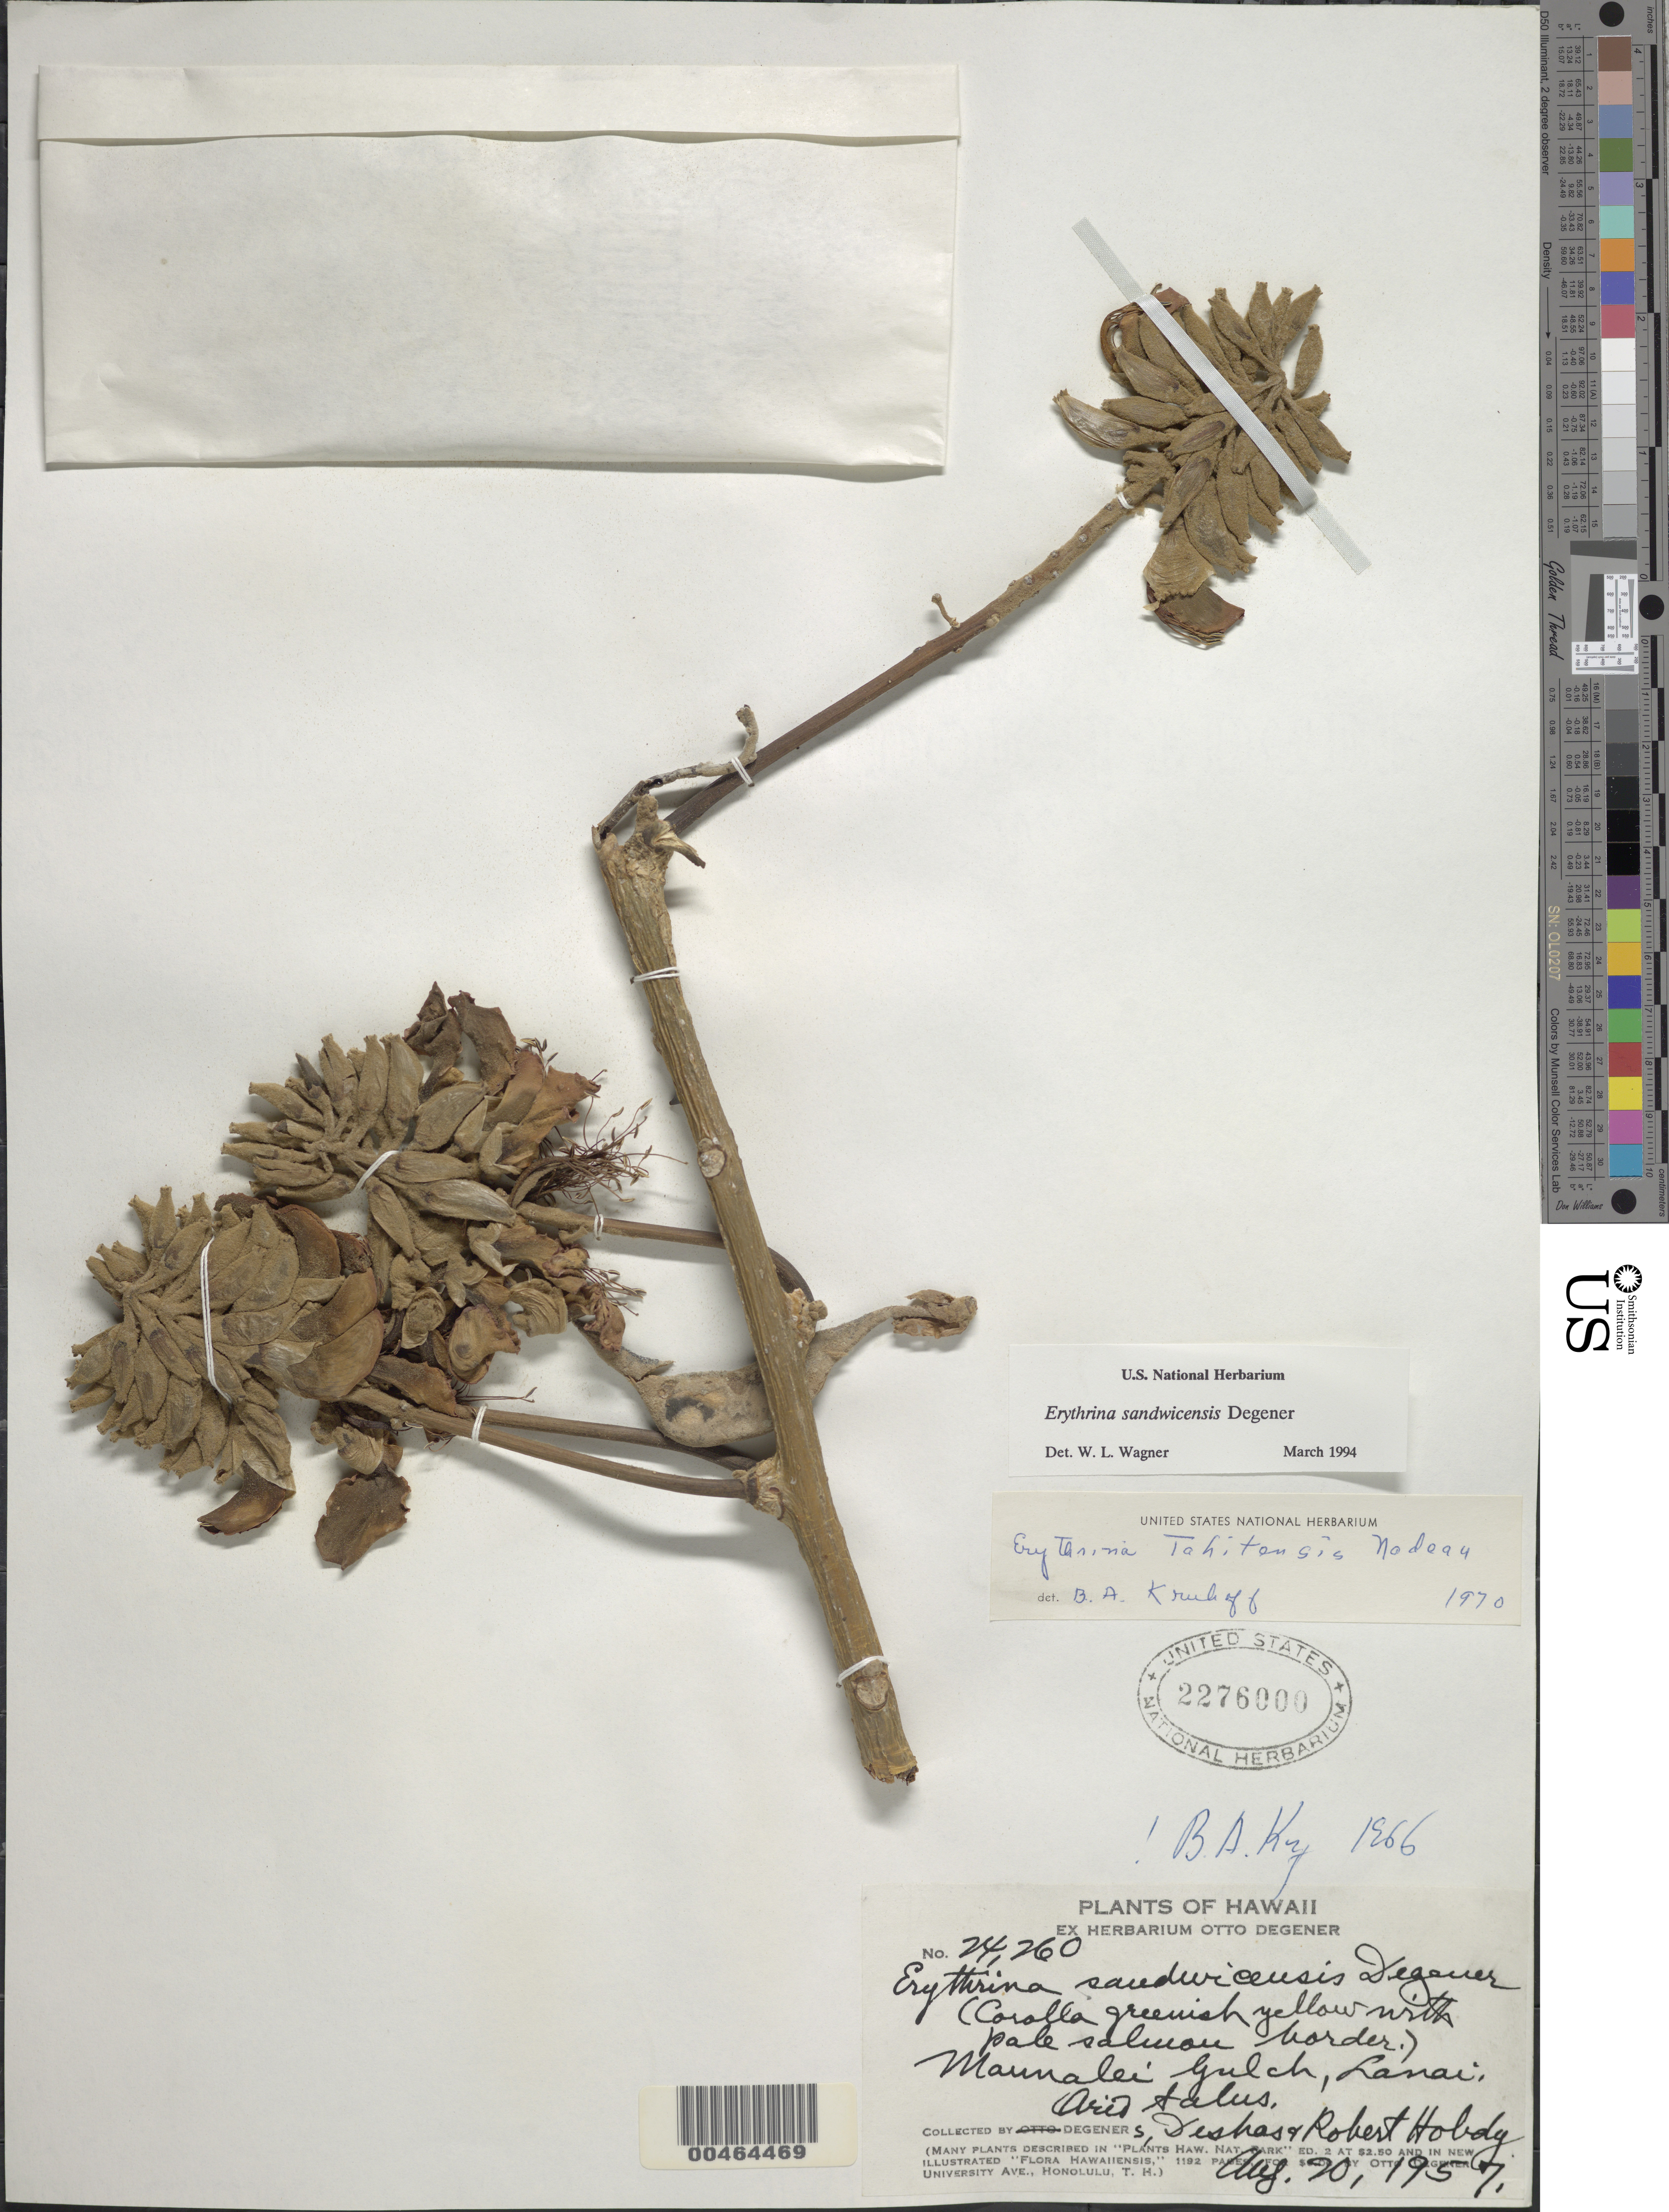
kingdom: Plantae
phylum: Tracheophyta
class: Magnoliopsida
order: Fabales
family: Fabaceae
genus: Erythrina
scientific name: Erythrina sandwicensis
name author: O. Deg.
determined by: Wagner, W. L., (BOT), Smithsonian Institution - National Museum of Natural History (UNITED STATES)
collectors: O. Degener, O. Degener, -. Deshas & R. Hobdy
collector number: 24260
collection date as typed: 20 Aug 1957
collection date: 1957-08-20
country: United States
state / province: Hawaii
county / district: Maui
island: Lana'i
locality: Maunalei Gulch.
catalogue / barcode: US 2276000